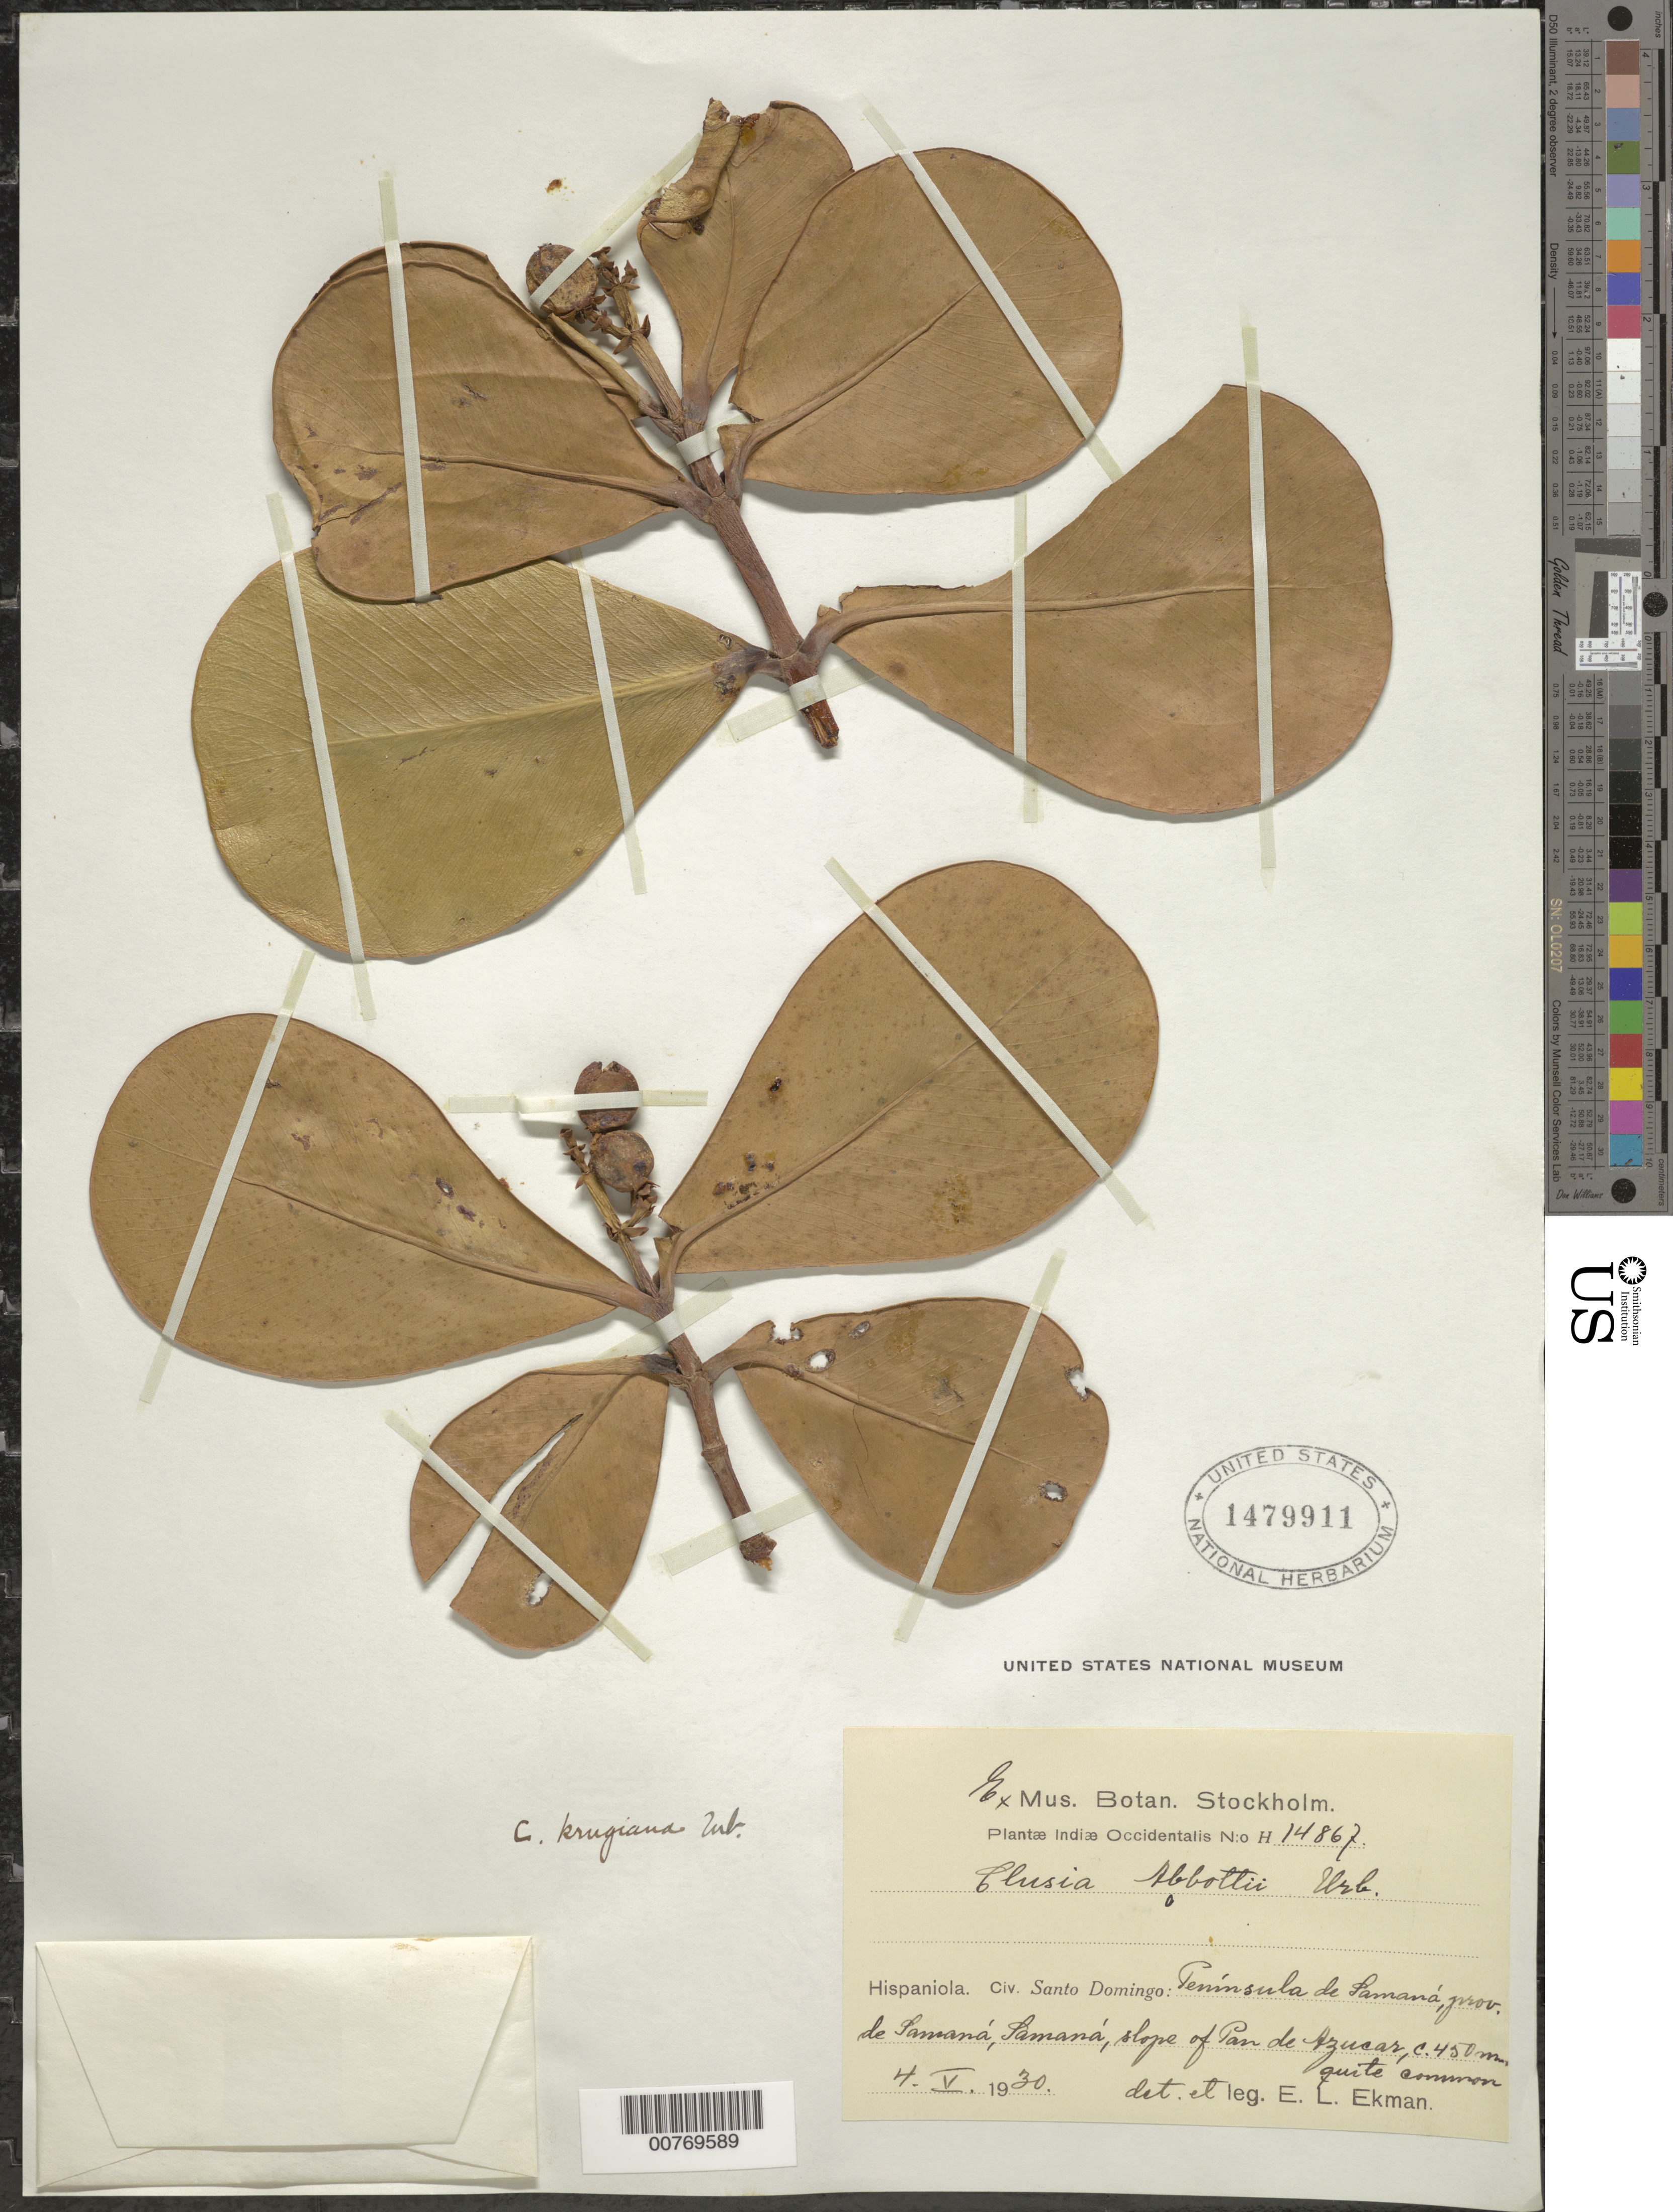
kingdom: Plantae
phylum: Tracheophyta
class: Magnoliopsida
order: Malpighiales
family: Clusiaceae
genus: Clusia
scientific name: Clusia krugiana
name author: Urb.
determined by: Ekman, E. L.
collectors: E. L. Ekman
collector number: H 14867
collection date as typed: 04 May 1930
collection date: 1930-05-04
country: Dominican Republic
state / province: Samaná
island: Hispaniola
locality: Peninsula of Samaná, slope of Pan de Azúcar.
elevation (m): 450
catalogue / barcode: US 1479911